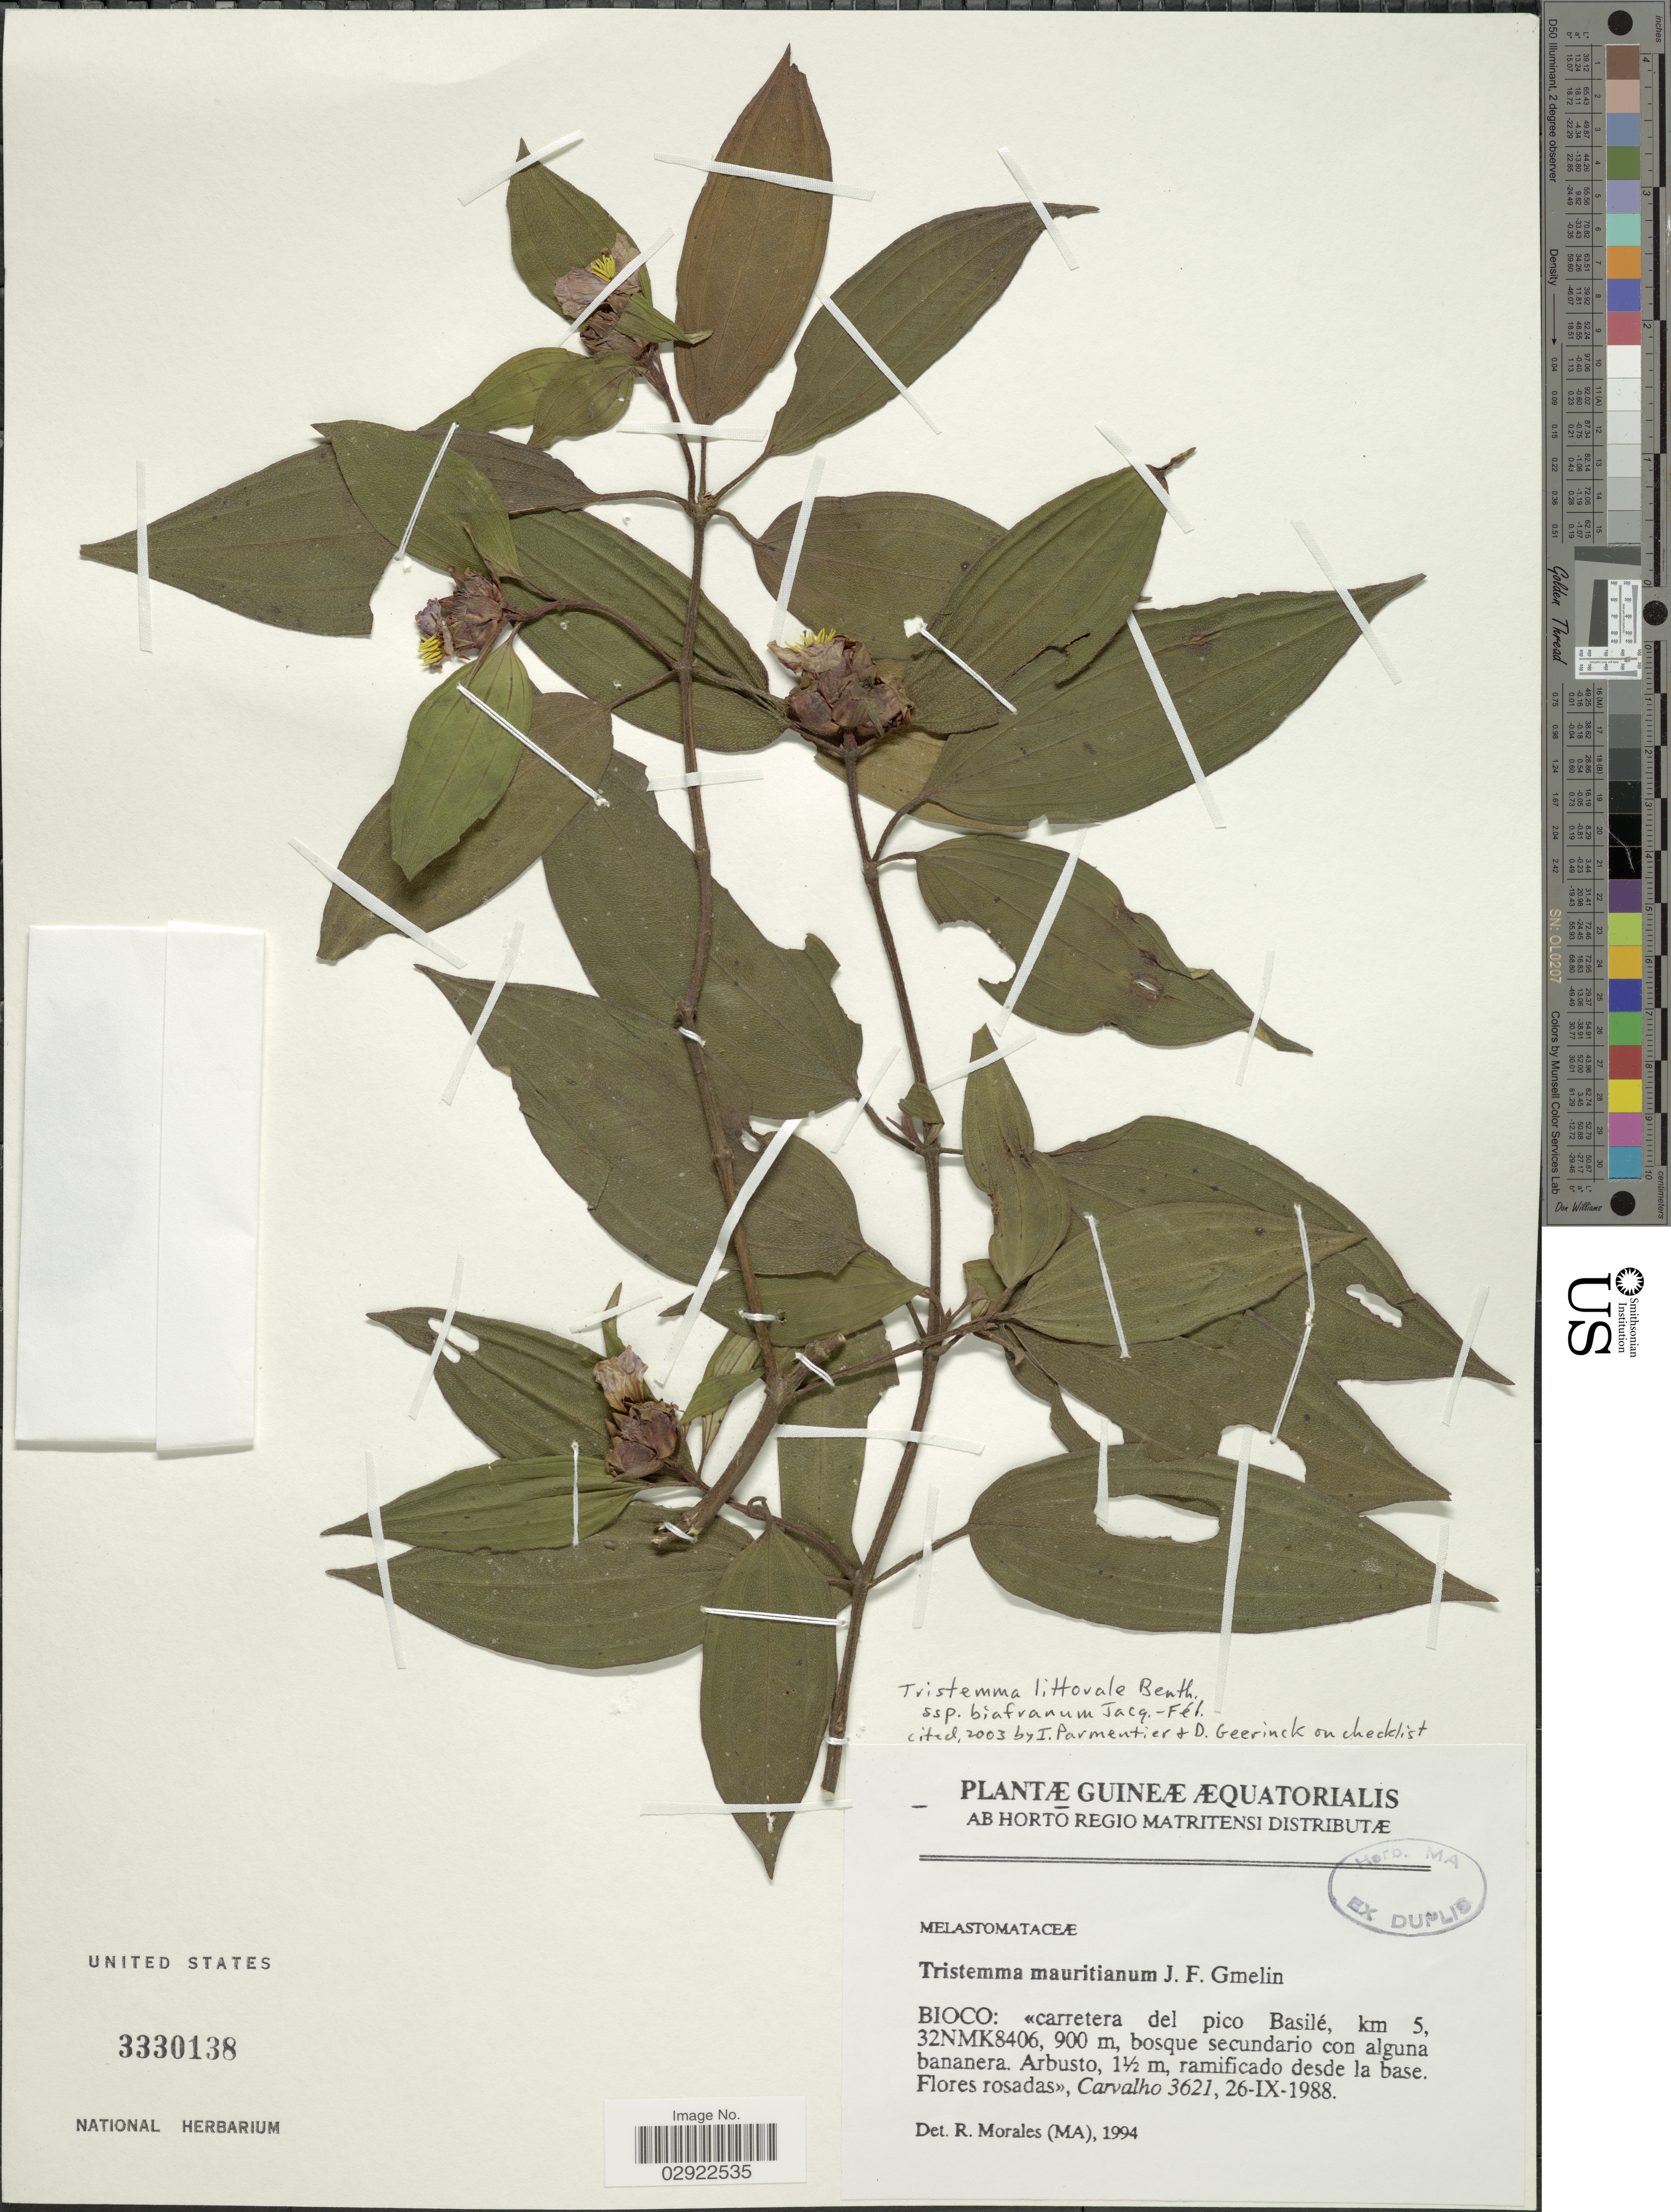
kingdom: Plantae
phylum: Tracheophyta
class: Magnoliopsida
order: Myrtales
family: Melastomataceae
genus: Tristemma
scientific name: Tristemma littorale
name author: Benth.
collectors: Carvalho, --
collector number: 3621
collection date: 1988-09-26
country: Equatorial Guinea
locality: Bioco: carretera del pico Basilé, km 5, 32NMK8406.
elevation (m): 900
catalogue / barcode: US 3330138